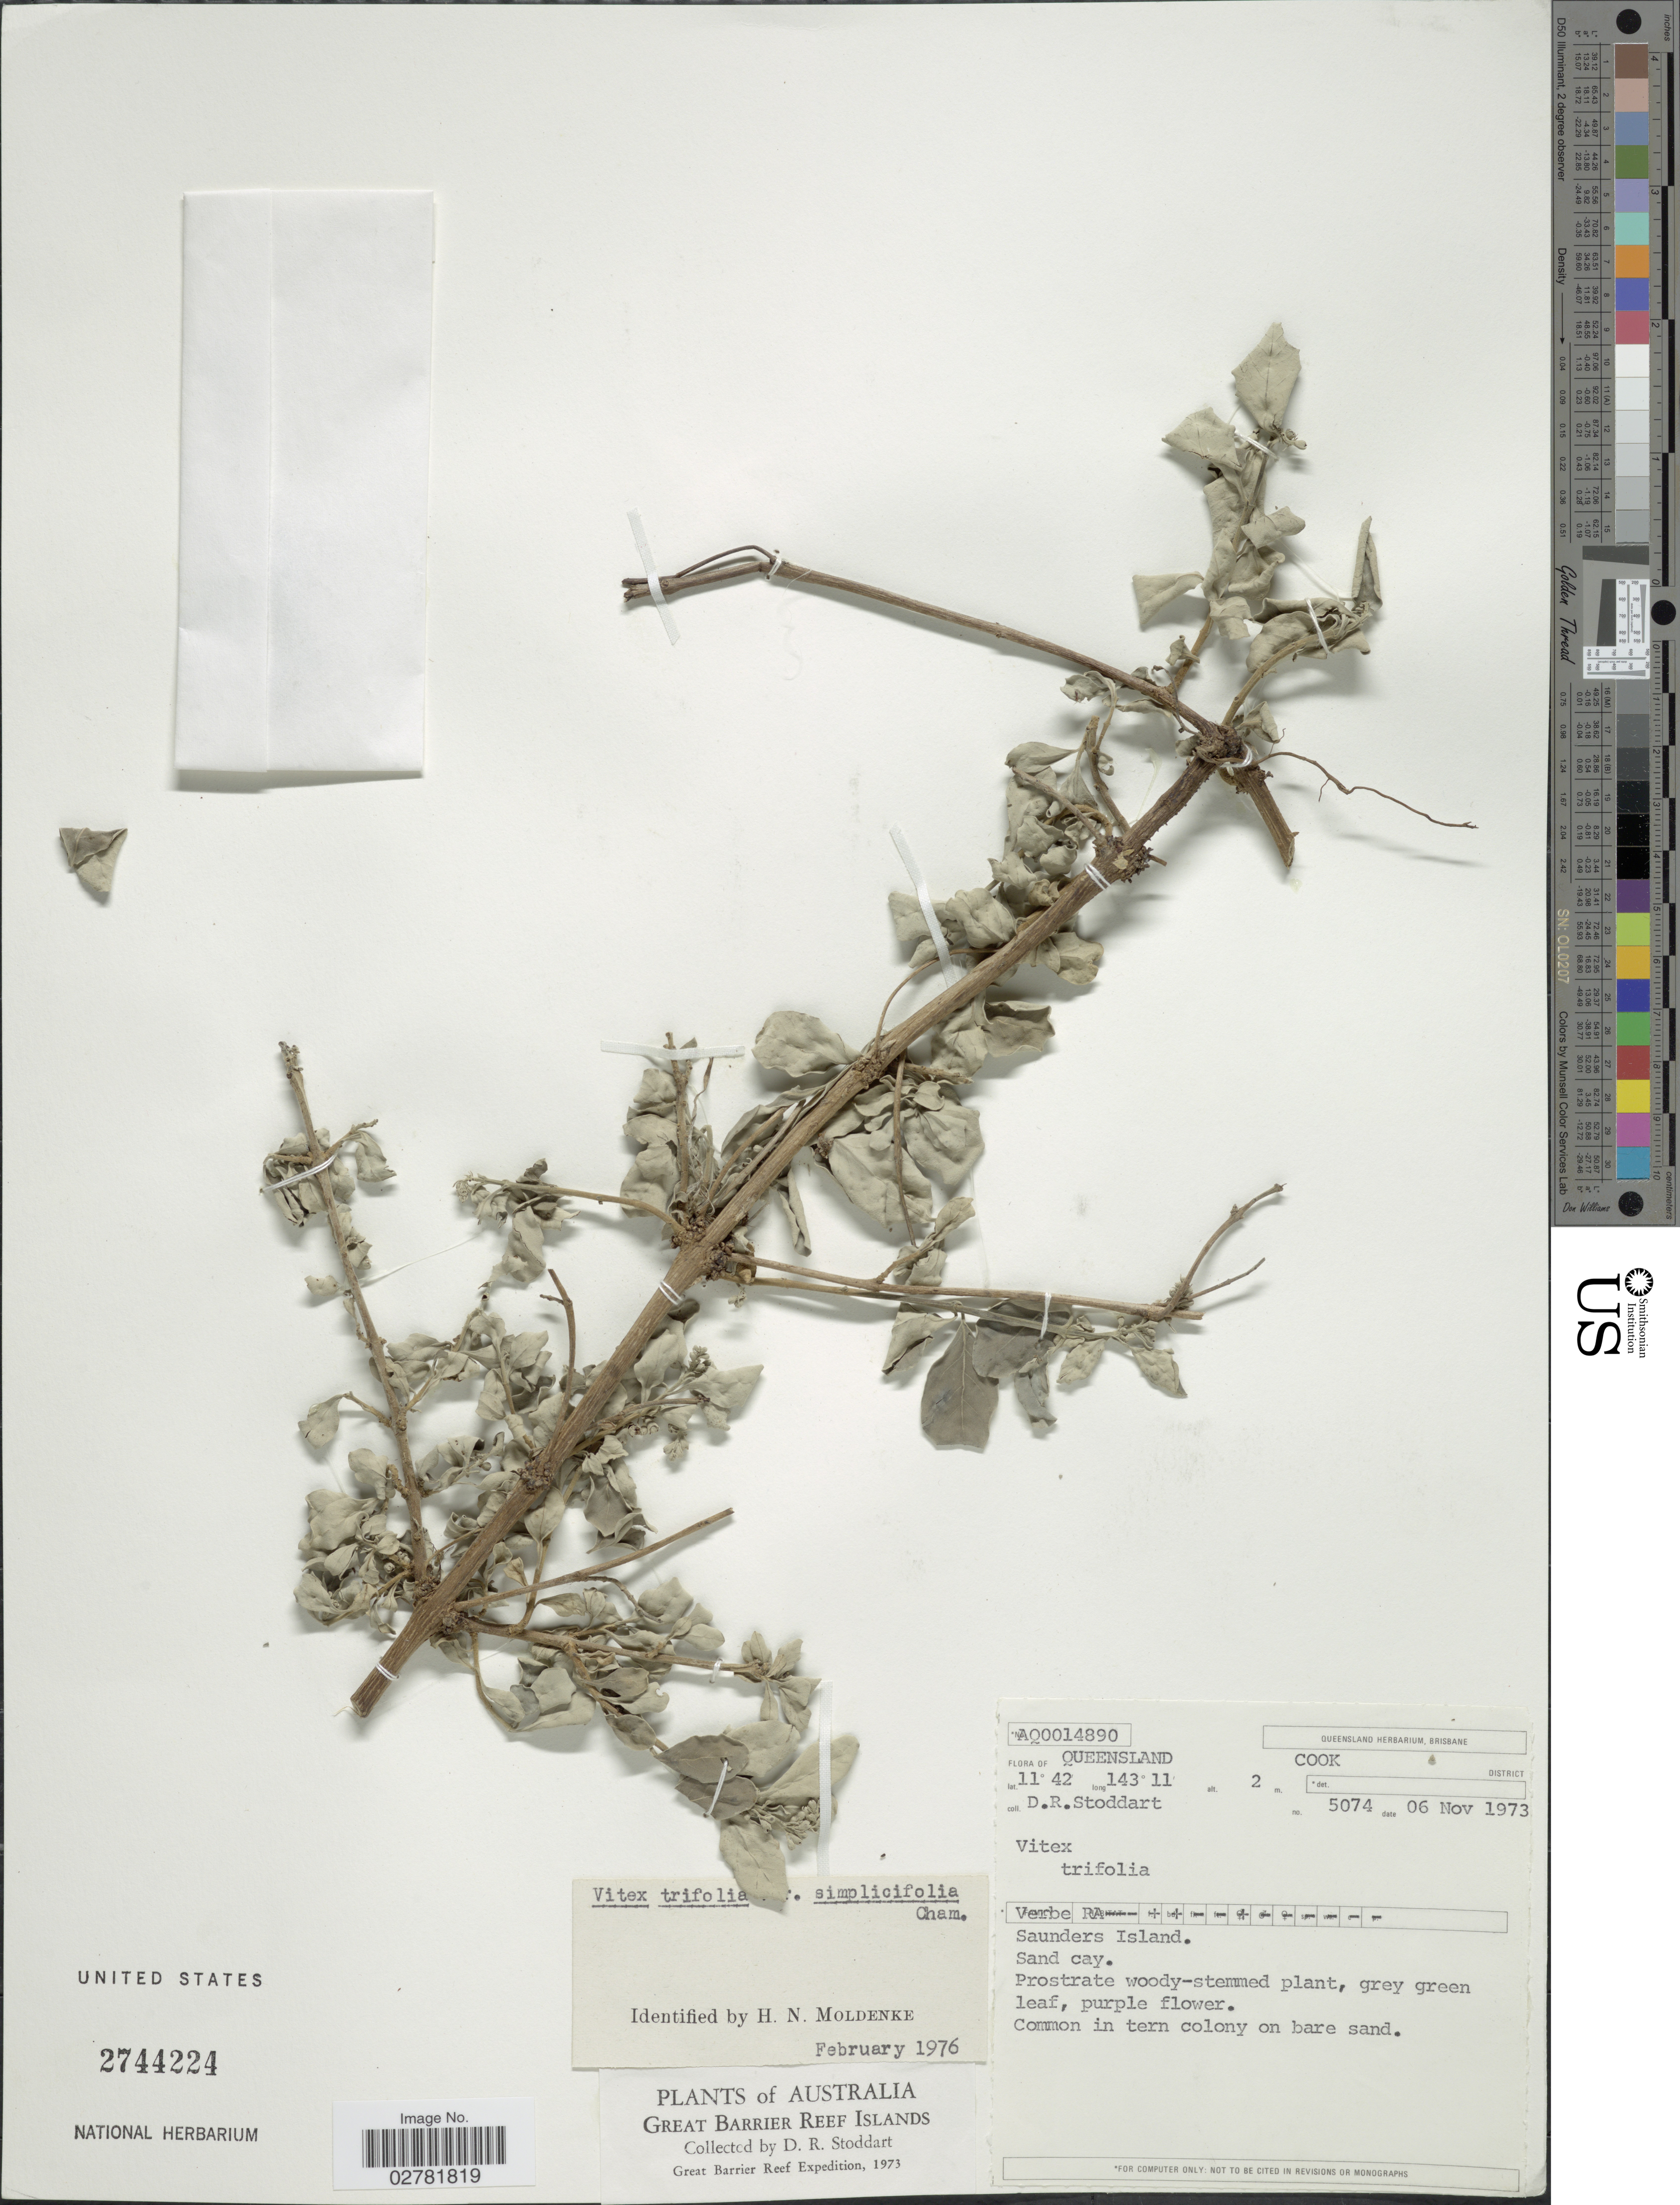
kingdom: Plantae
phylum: Tracheophyta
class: Magnoliopsida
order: Lamiales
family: Lamiaceae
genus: Vitex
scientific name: Vitex ovata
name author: Thunb.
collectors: D. R. Stoddart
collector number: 5074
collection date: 1973-11-06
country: Australia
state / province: Queensland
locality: Great Barrier Reef Islands. Cook District. Saunders Island.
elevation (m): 2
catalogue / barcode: US 2744224